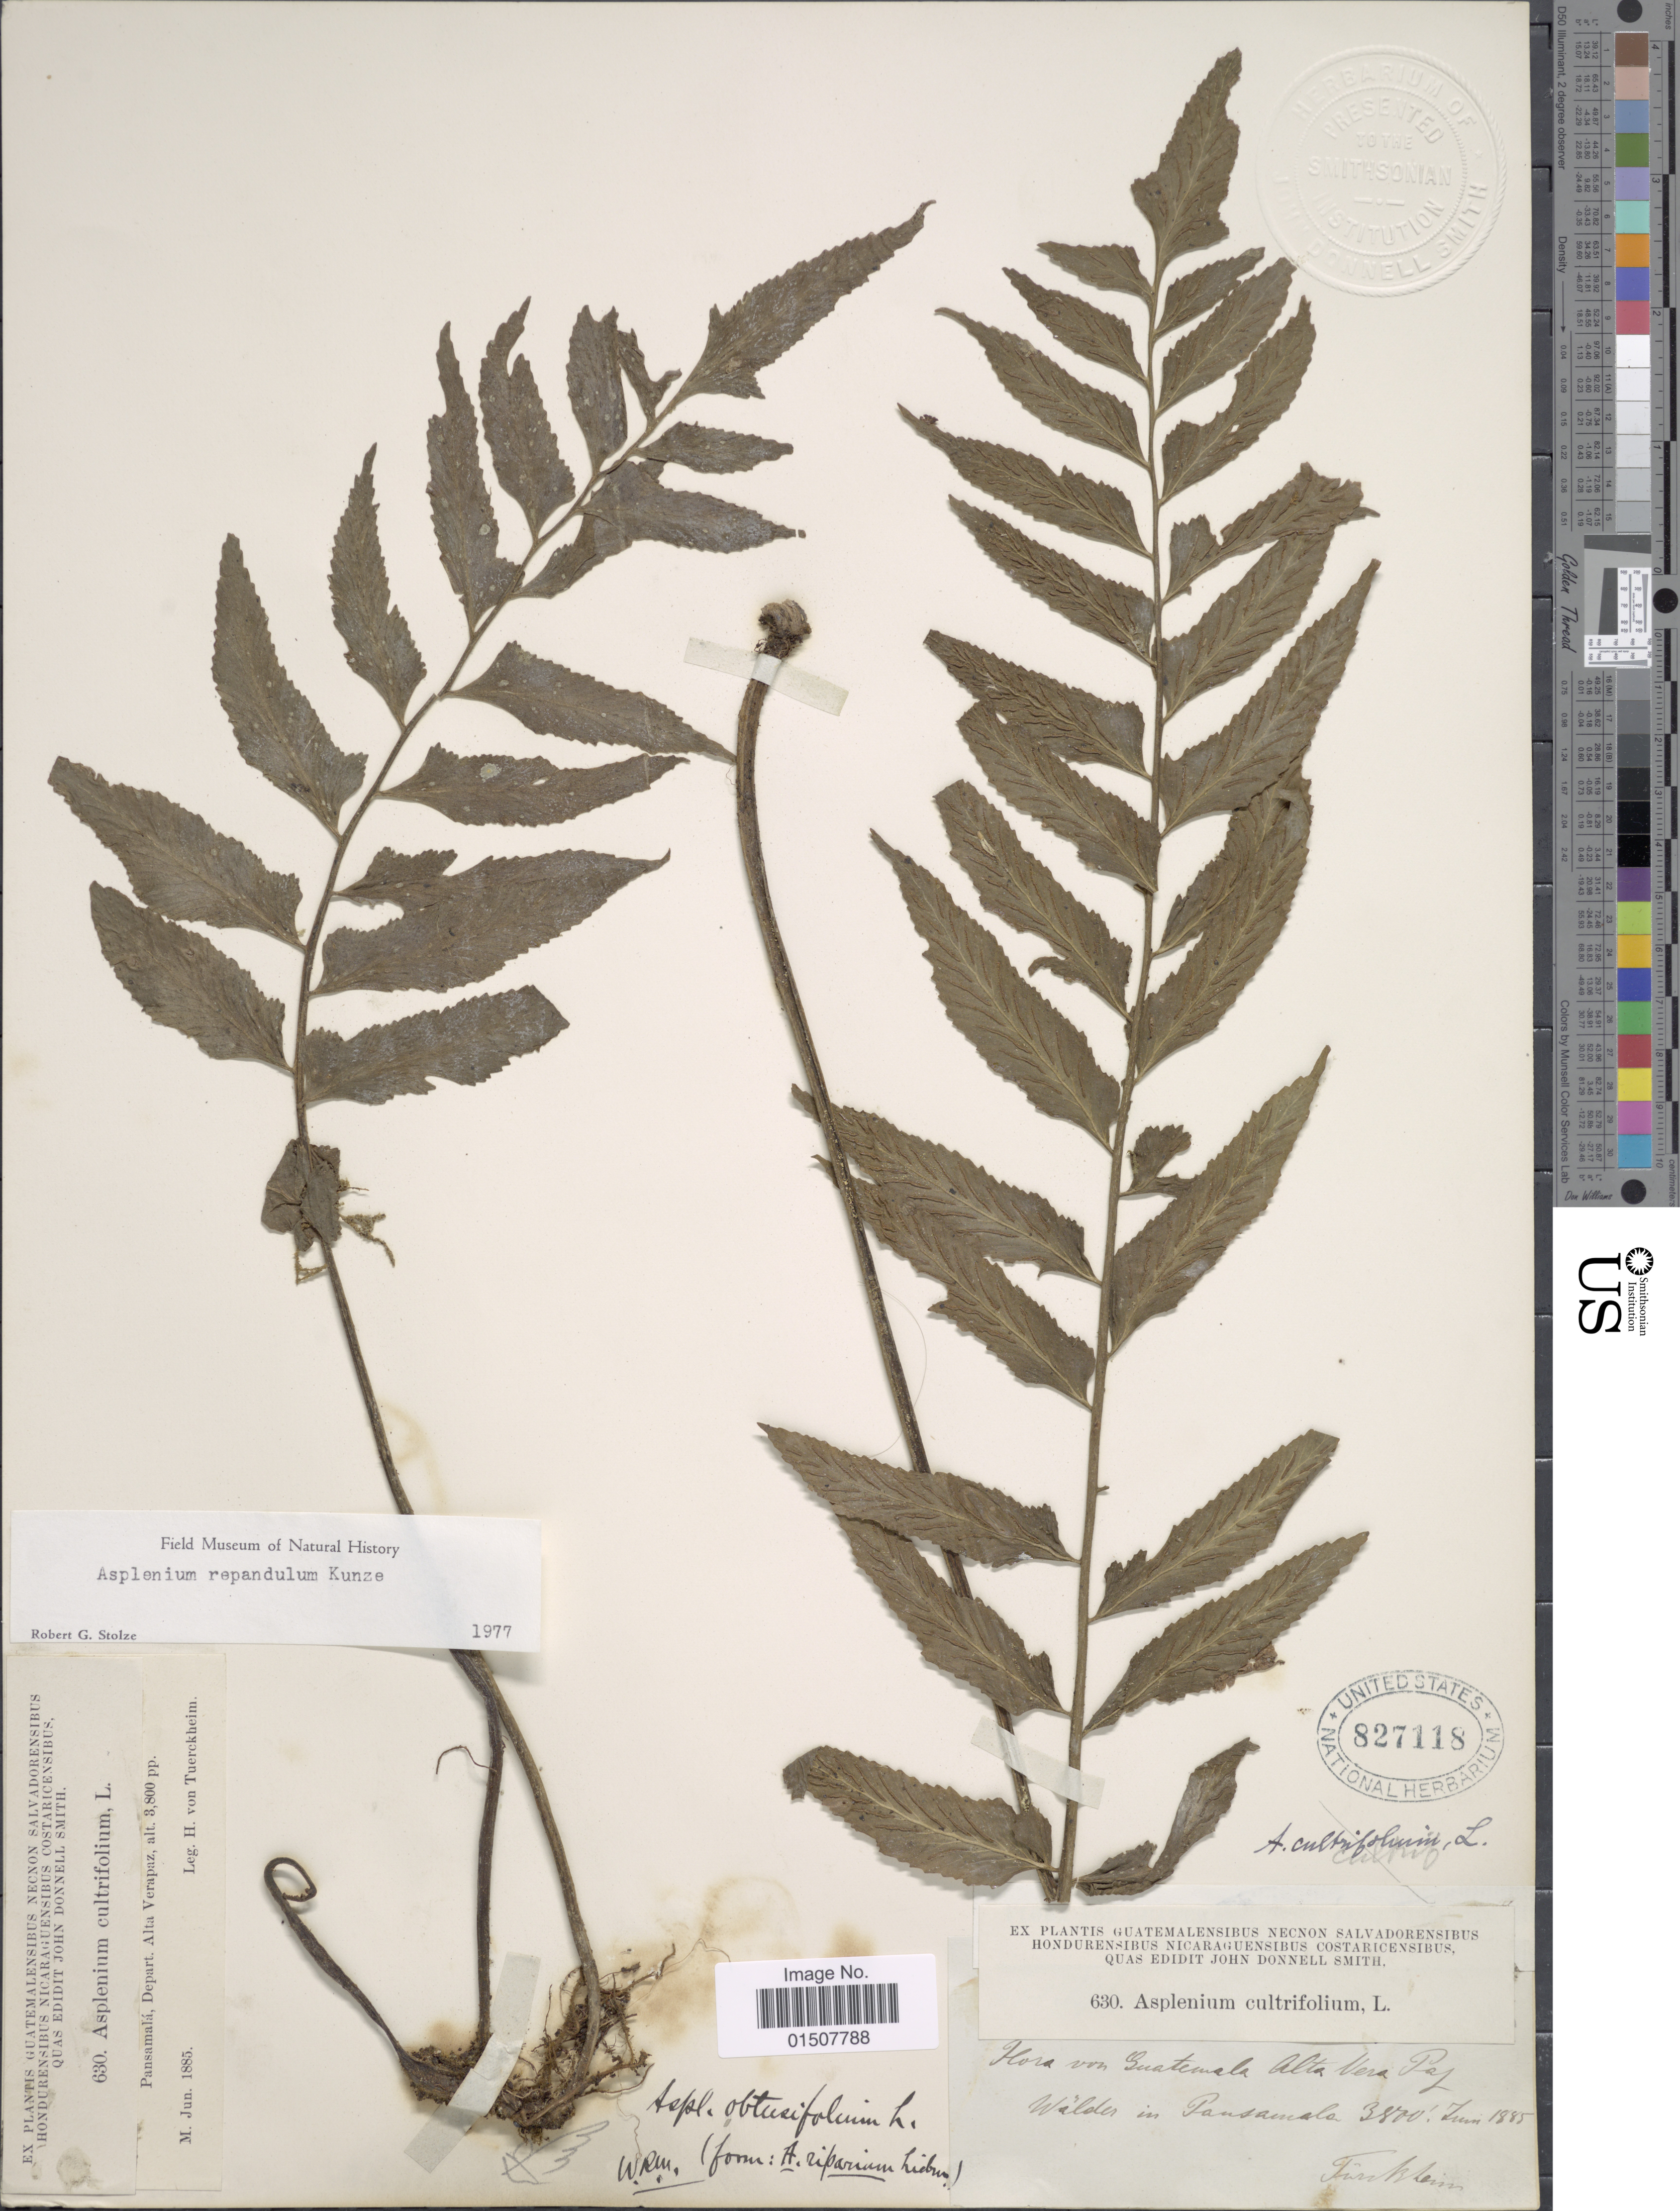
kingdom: Plantae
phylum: Tracheophyta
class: Polypodiopsida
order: Polypodiales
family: Aspleniaceae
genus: Asplenium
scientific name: Asplenium riparium Brack., nom. illeg.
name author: Brack. in Wilkes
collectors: H. von Türckheim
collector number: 630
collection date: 1885-06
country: Guatemala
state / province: Alta Verapaz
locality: Pansamala, Depart. Alta Verapaz.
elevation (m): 1158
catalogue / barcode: US 827118